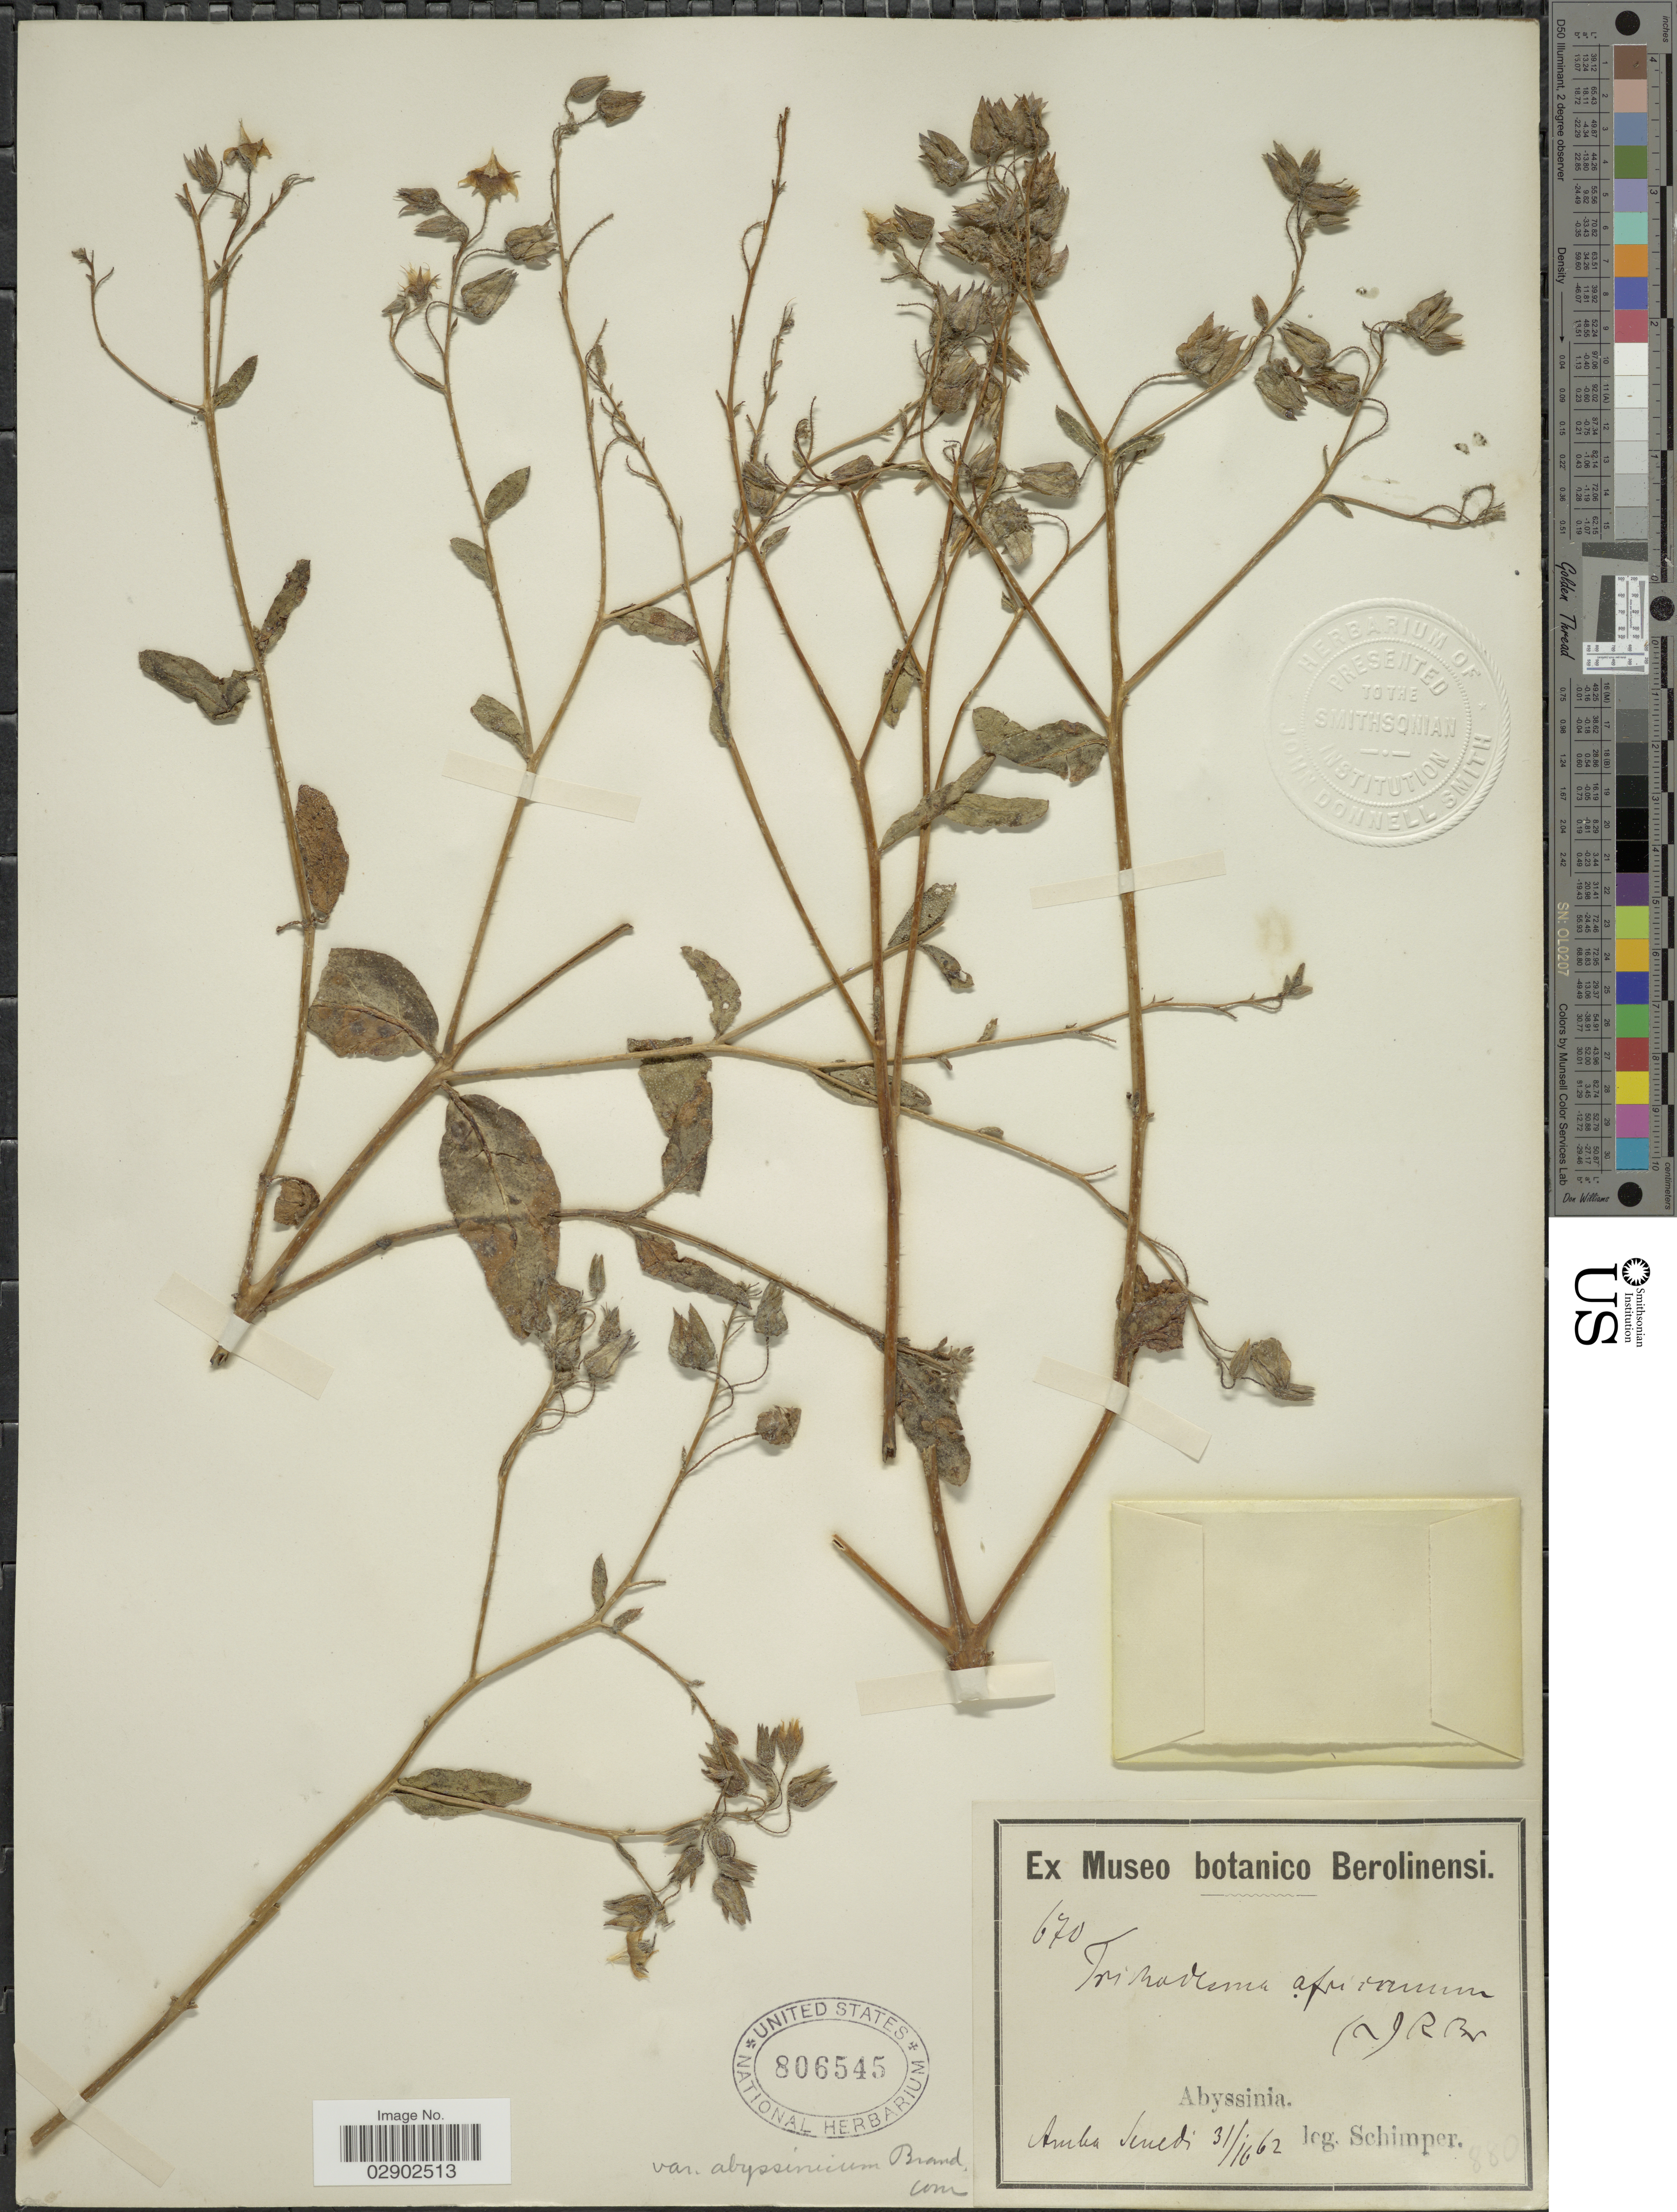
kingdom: Plantae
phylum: Tracheophyta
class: Magnoliopsida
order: Boraginales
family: Boraginaceae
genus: Trichodesma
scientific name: Trichodesma africanum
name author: (L.) Sm.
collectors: -. Schimper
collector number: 670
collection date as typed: Transcribed d/m/y: 31/10/62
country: Eritrea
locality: Abyssinia. Amba [interpreted] Senedi [interpreted].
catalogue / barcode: US 806545